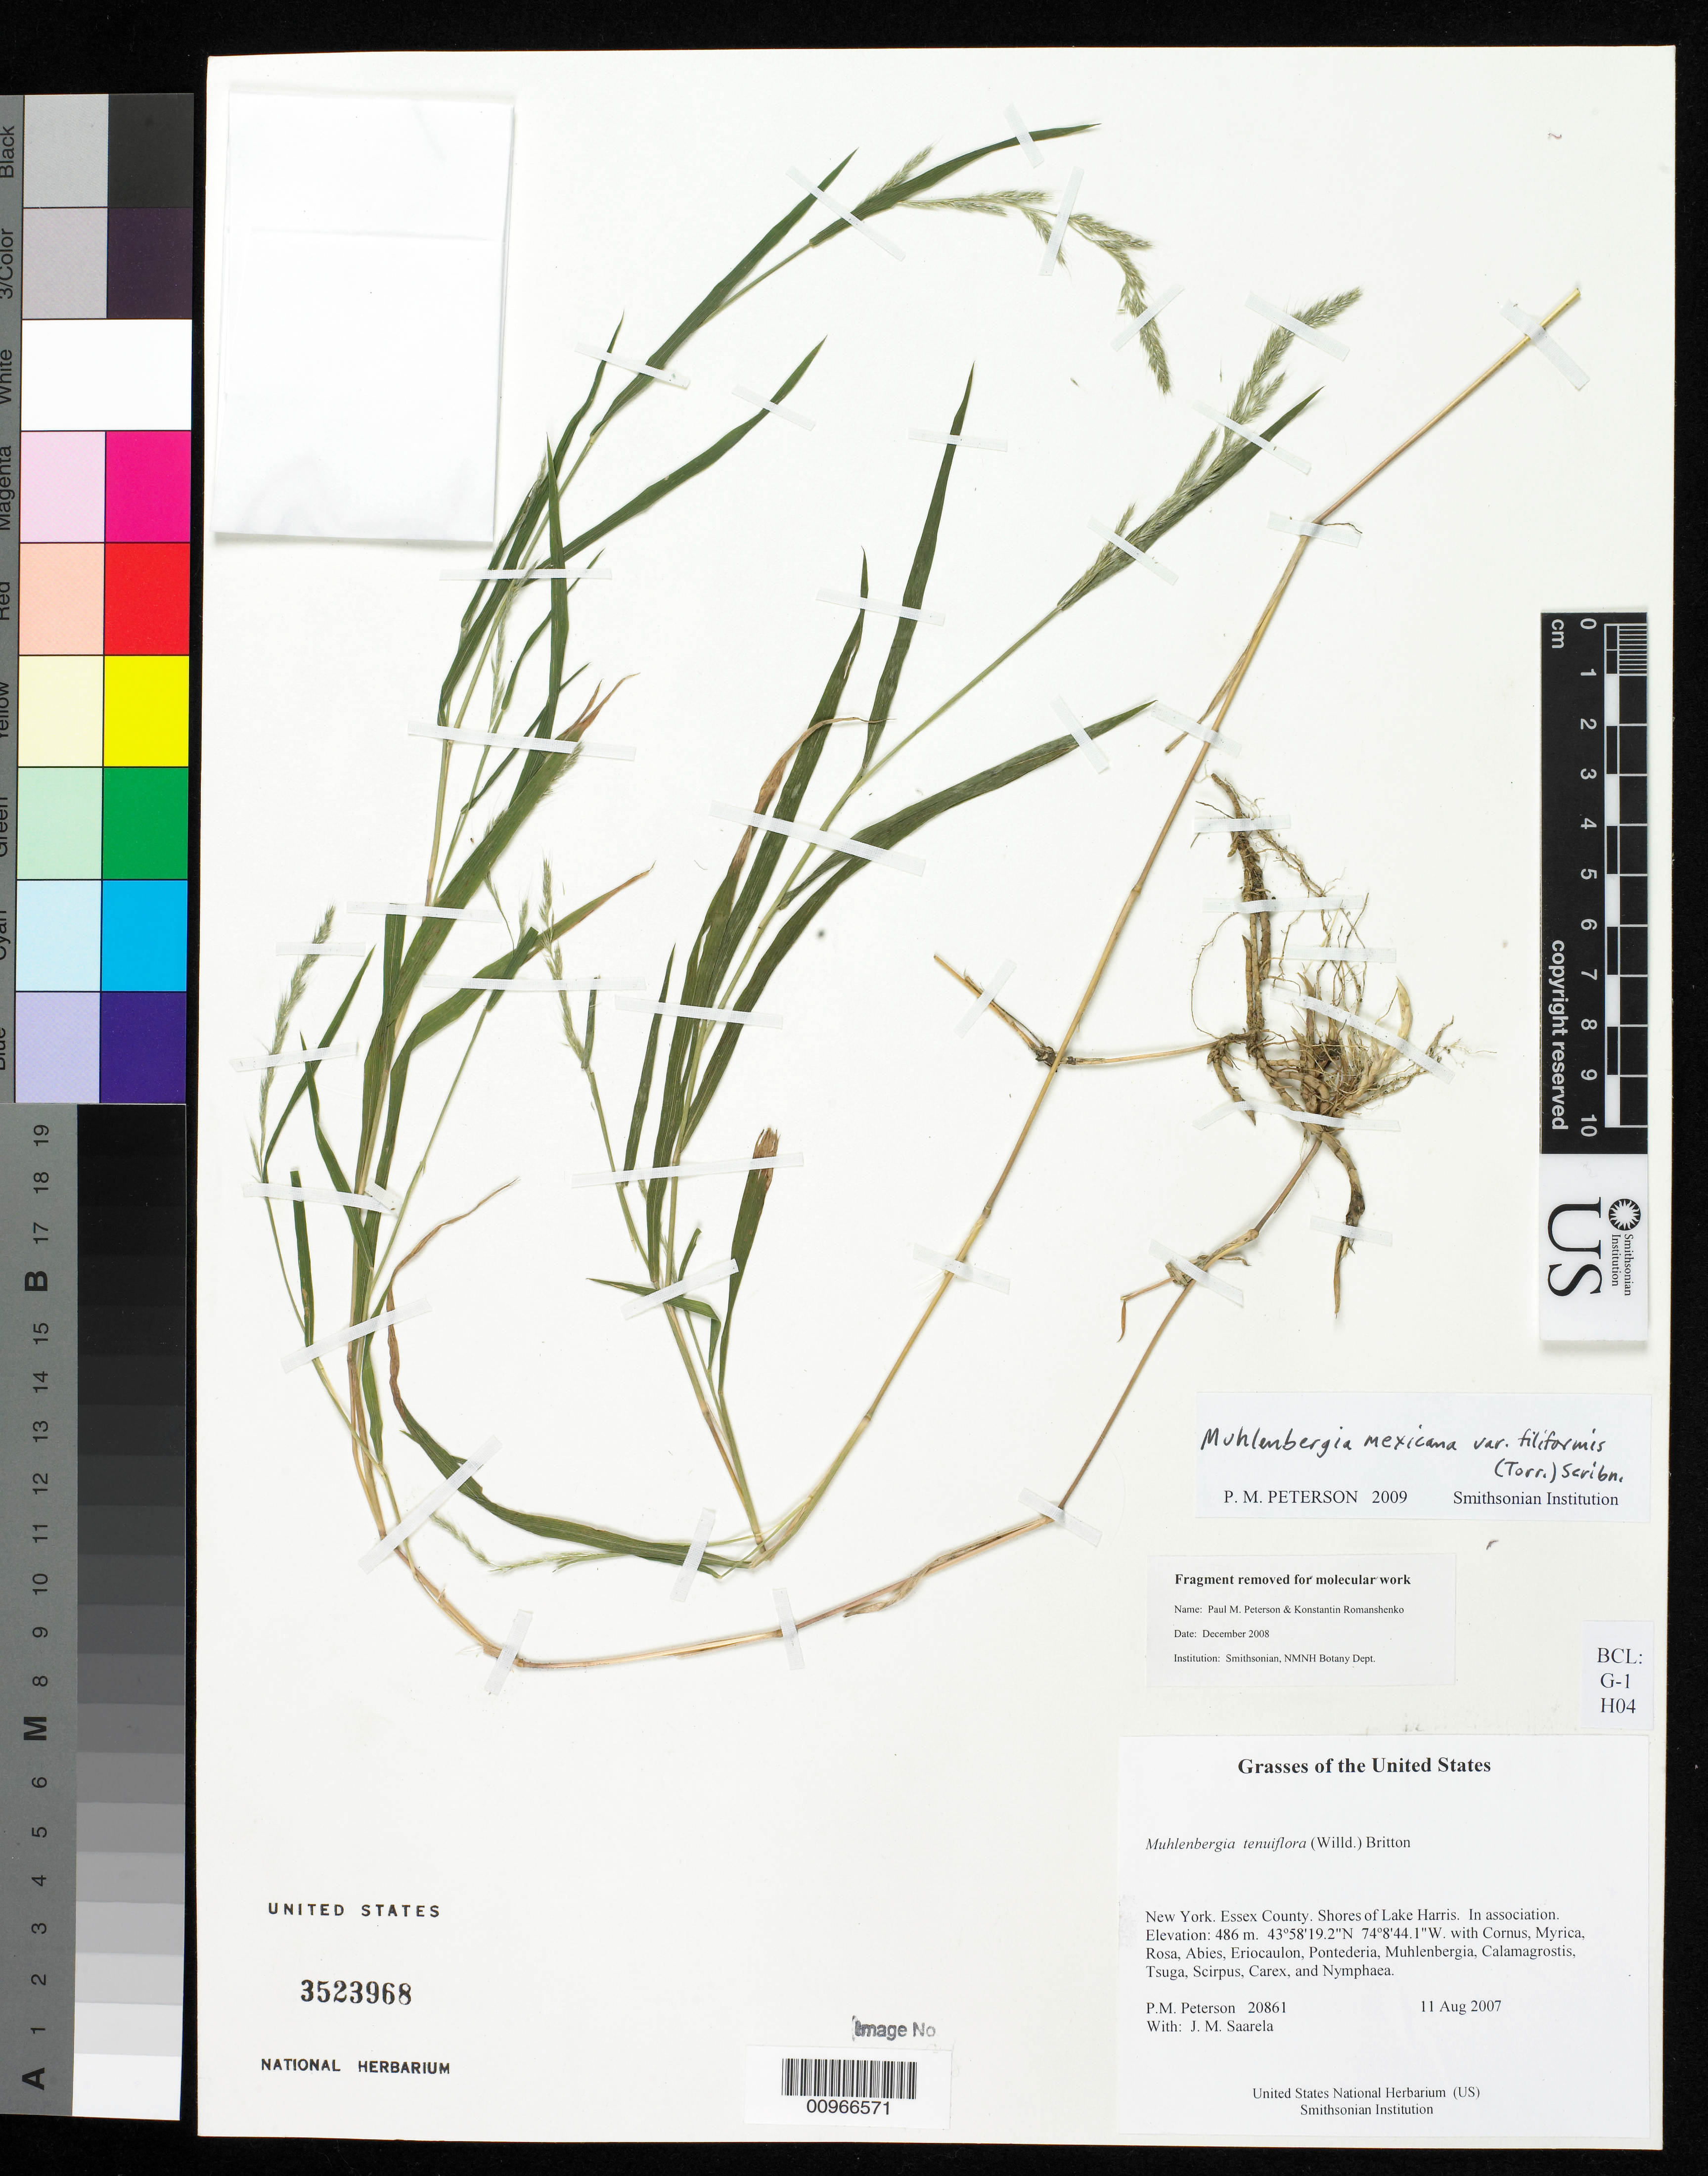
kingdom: Plantae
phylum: Tracheophyta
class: Liliopsida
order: Poales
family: Poaceae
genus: Muhlenbergia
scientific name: Muhlenbergia mexicana var. filiformis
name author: (Torr.) Scribn.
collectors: P. M. Peterson & J. Saarela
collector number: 20861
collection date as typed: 11 Aug 2007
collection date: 2007-08-11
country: United States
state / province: New York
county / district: Essex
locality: Shores of Lake Harris. In association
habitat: with Cornus, Myrica, Rosa, Abies, Eriocaulon, Pontederia, Muhlenbergia, Calamagrostis, Tsuga, Scirpus, Carex, and Nymphaea.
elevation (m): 486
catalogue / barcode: US 3523968